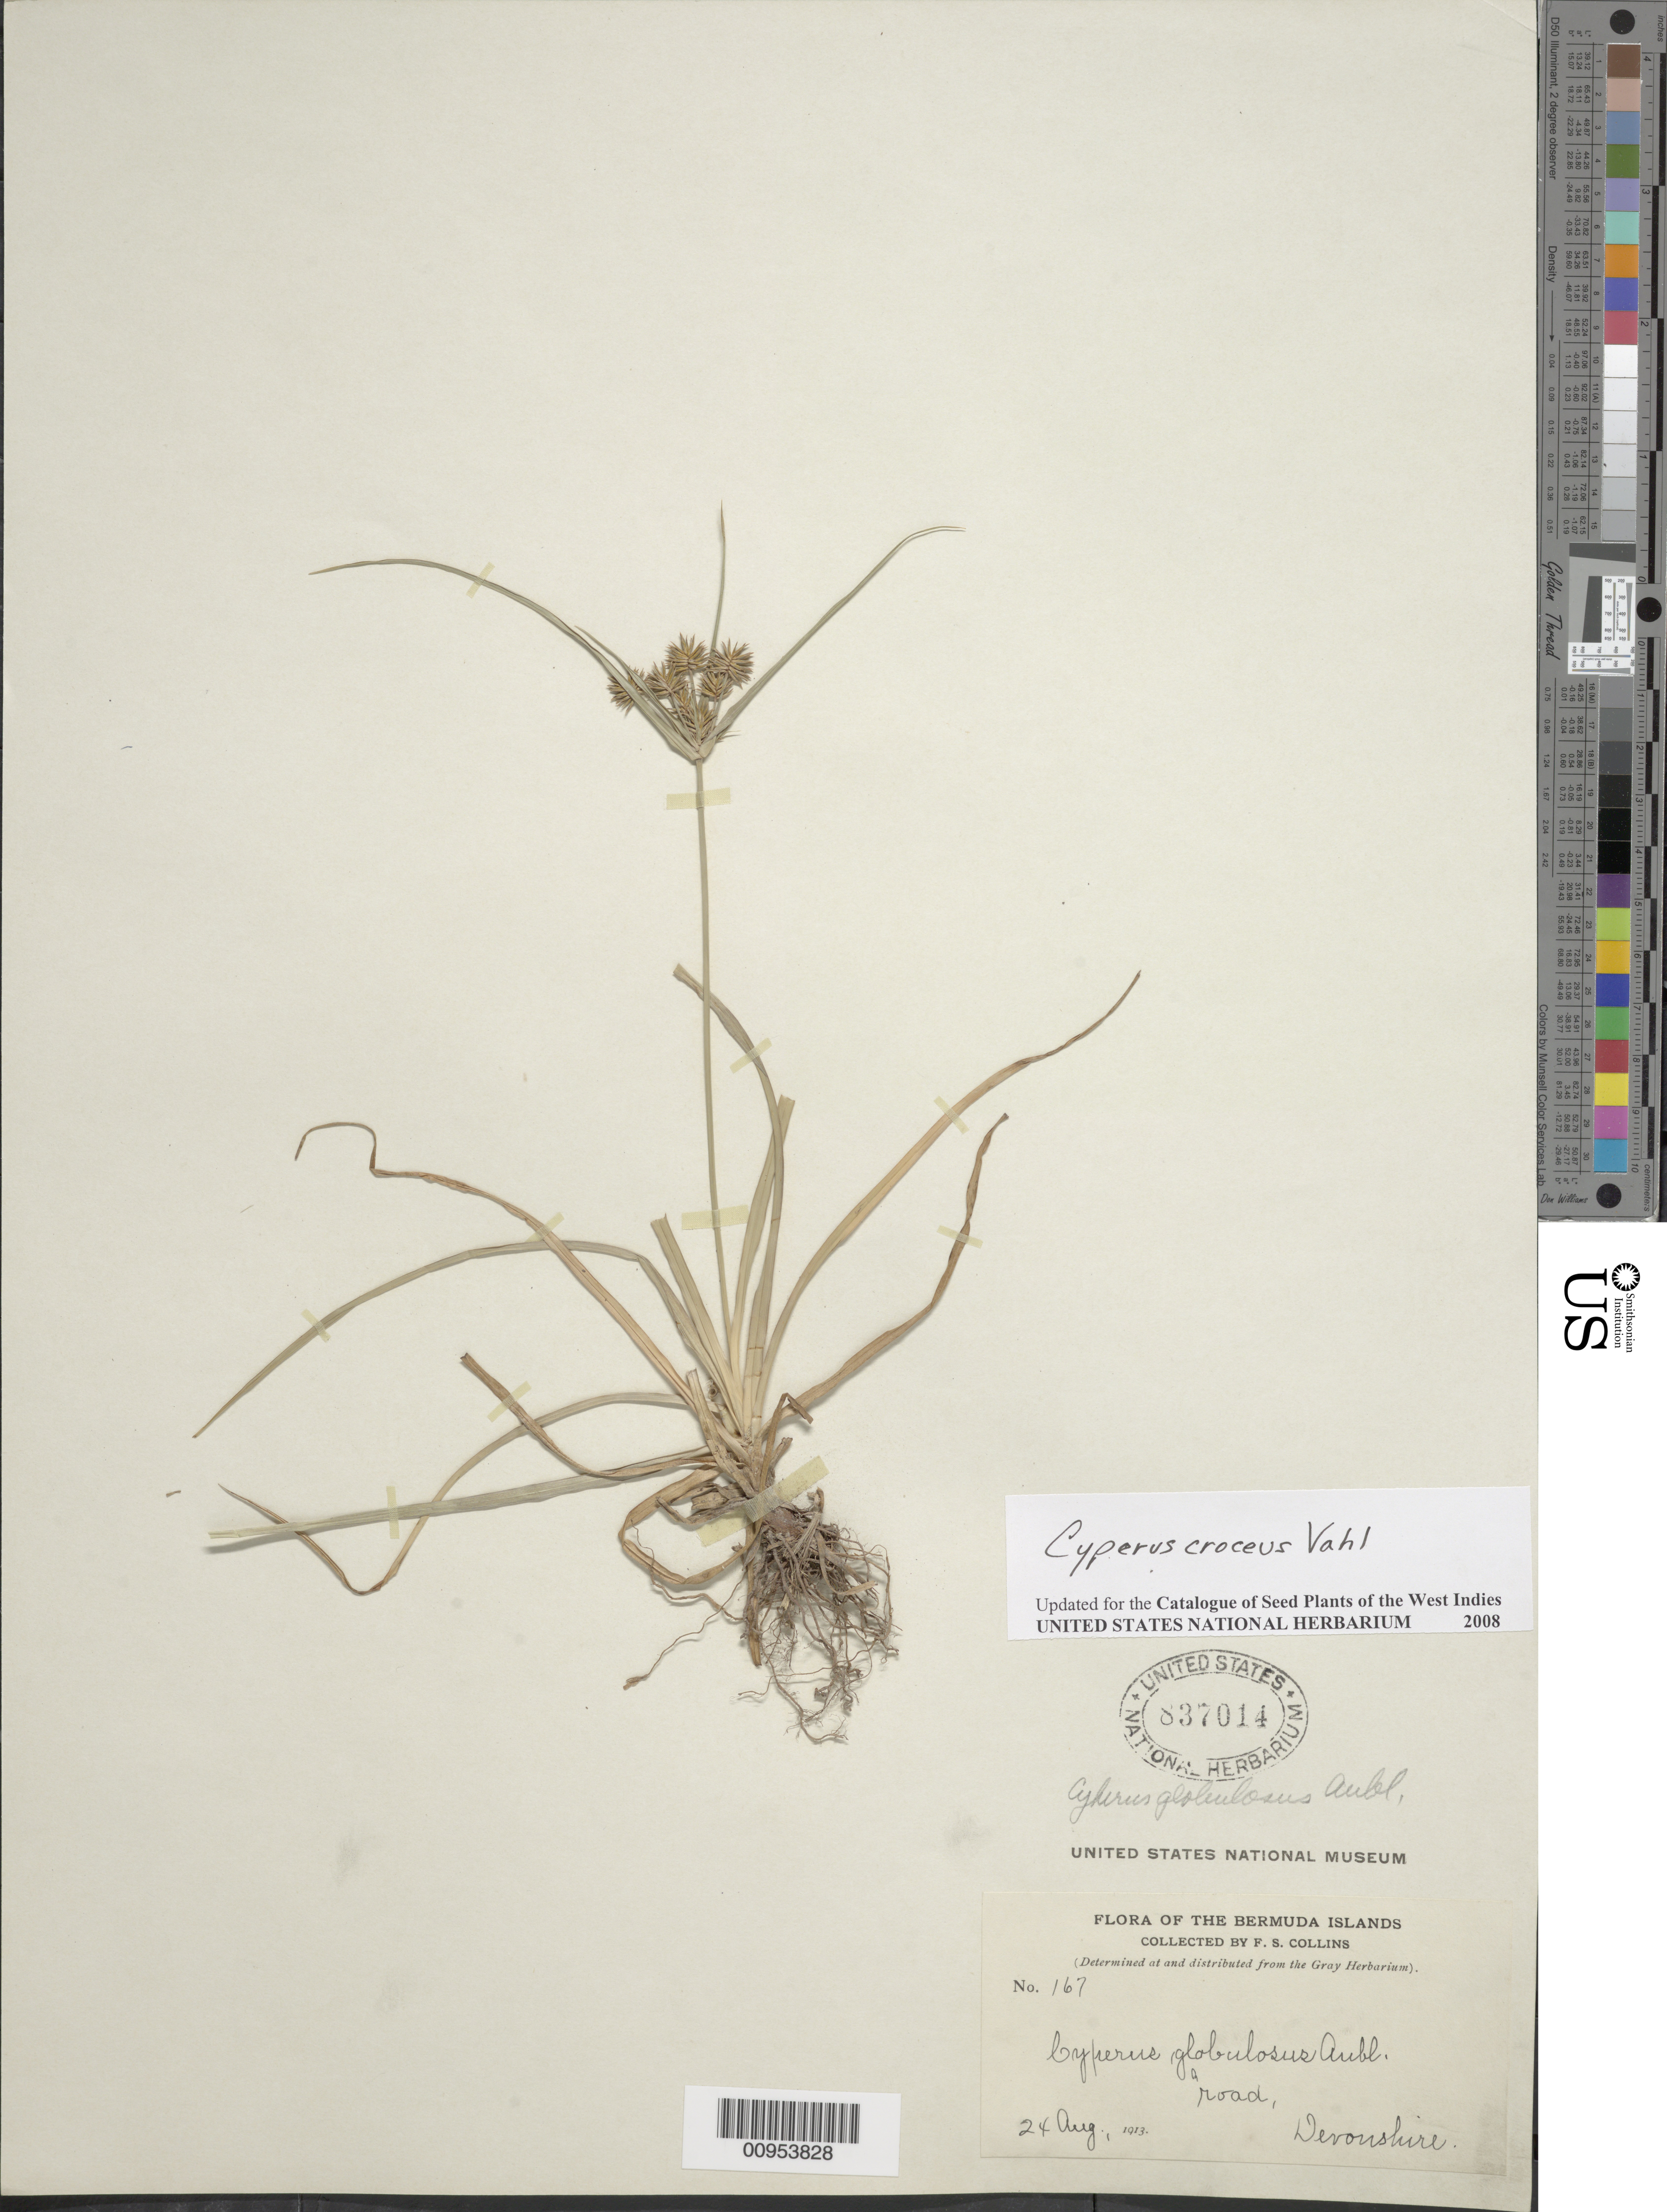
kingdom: Plantae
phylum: Tracheophyta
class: Liliopsida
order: Poales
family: Cyperaceae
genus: Cyperus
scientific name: Cyperus croceus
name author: Vahl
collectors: F. Collins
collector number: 167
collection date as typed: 24 Aug 1913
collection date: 1913-08-24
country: Bermuda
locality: Devonshire, road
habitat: Road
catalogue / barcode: US 837014